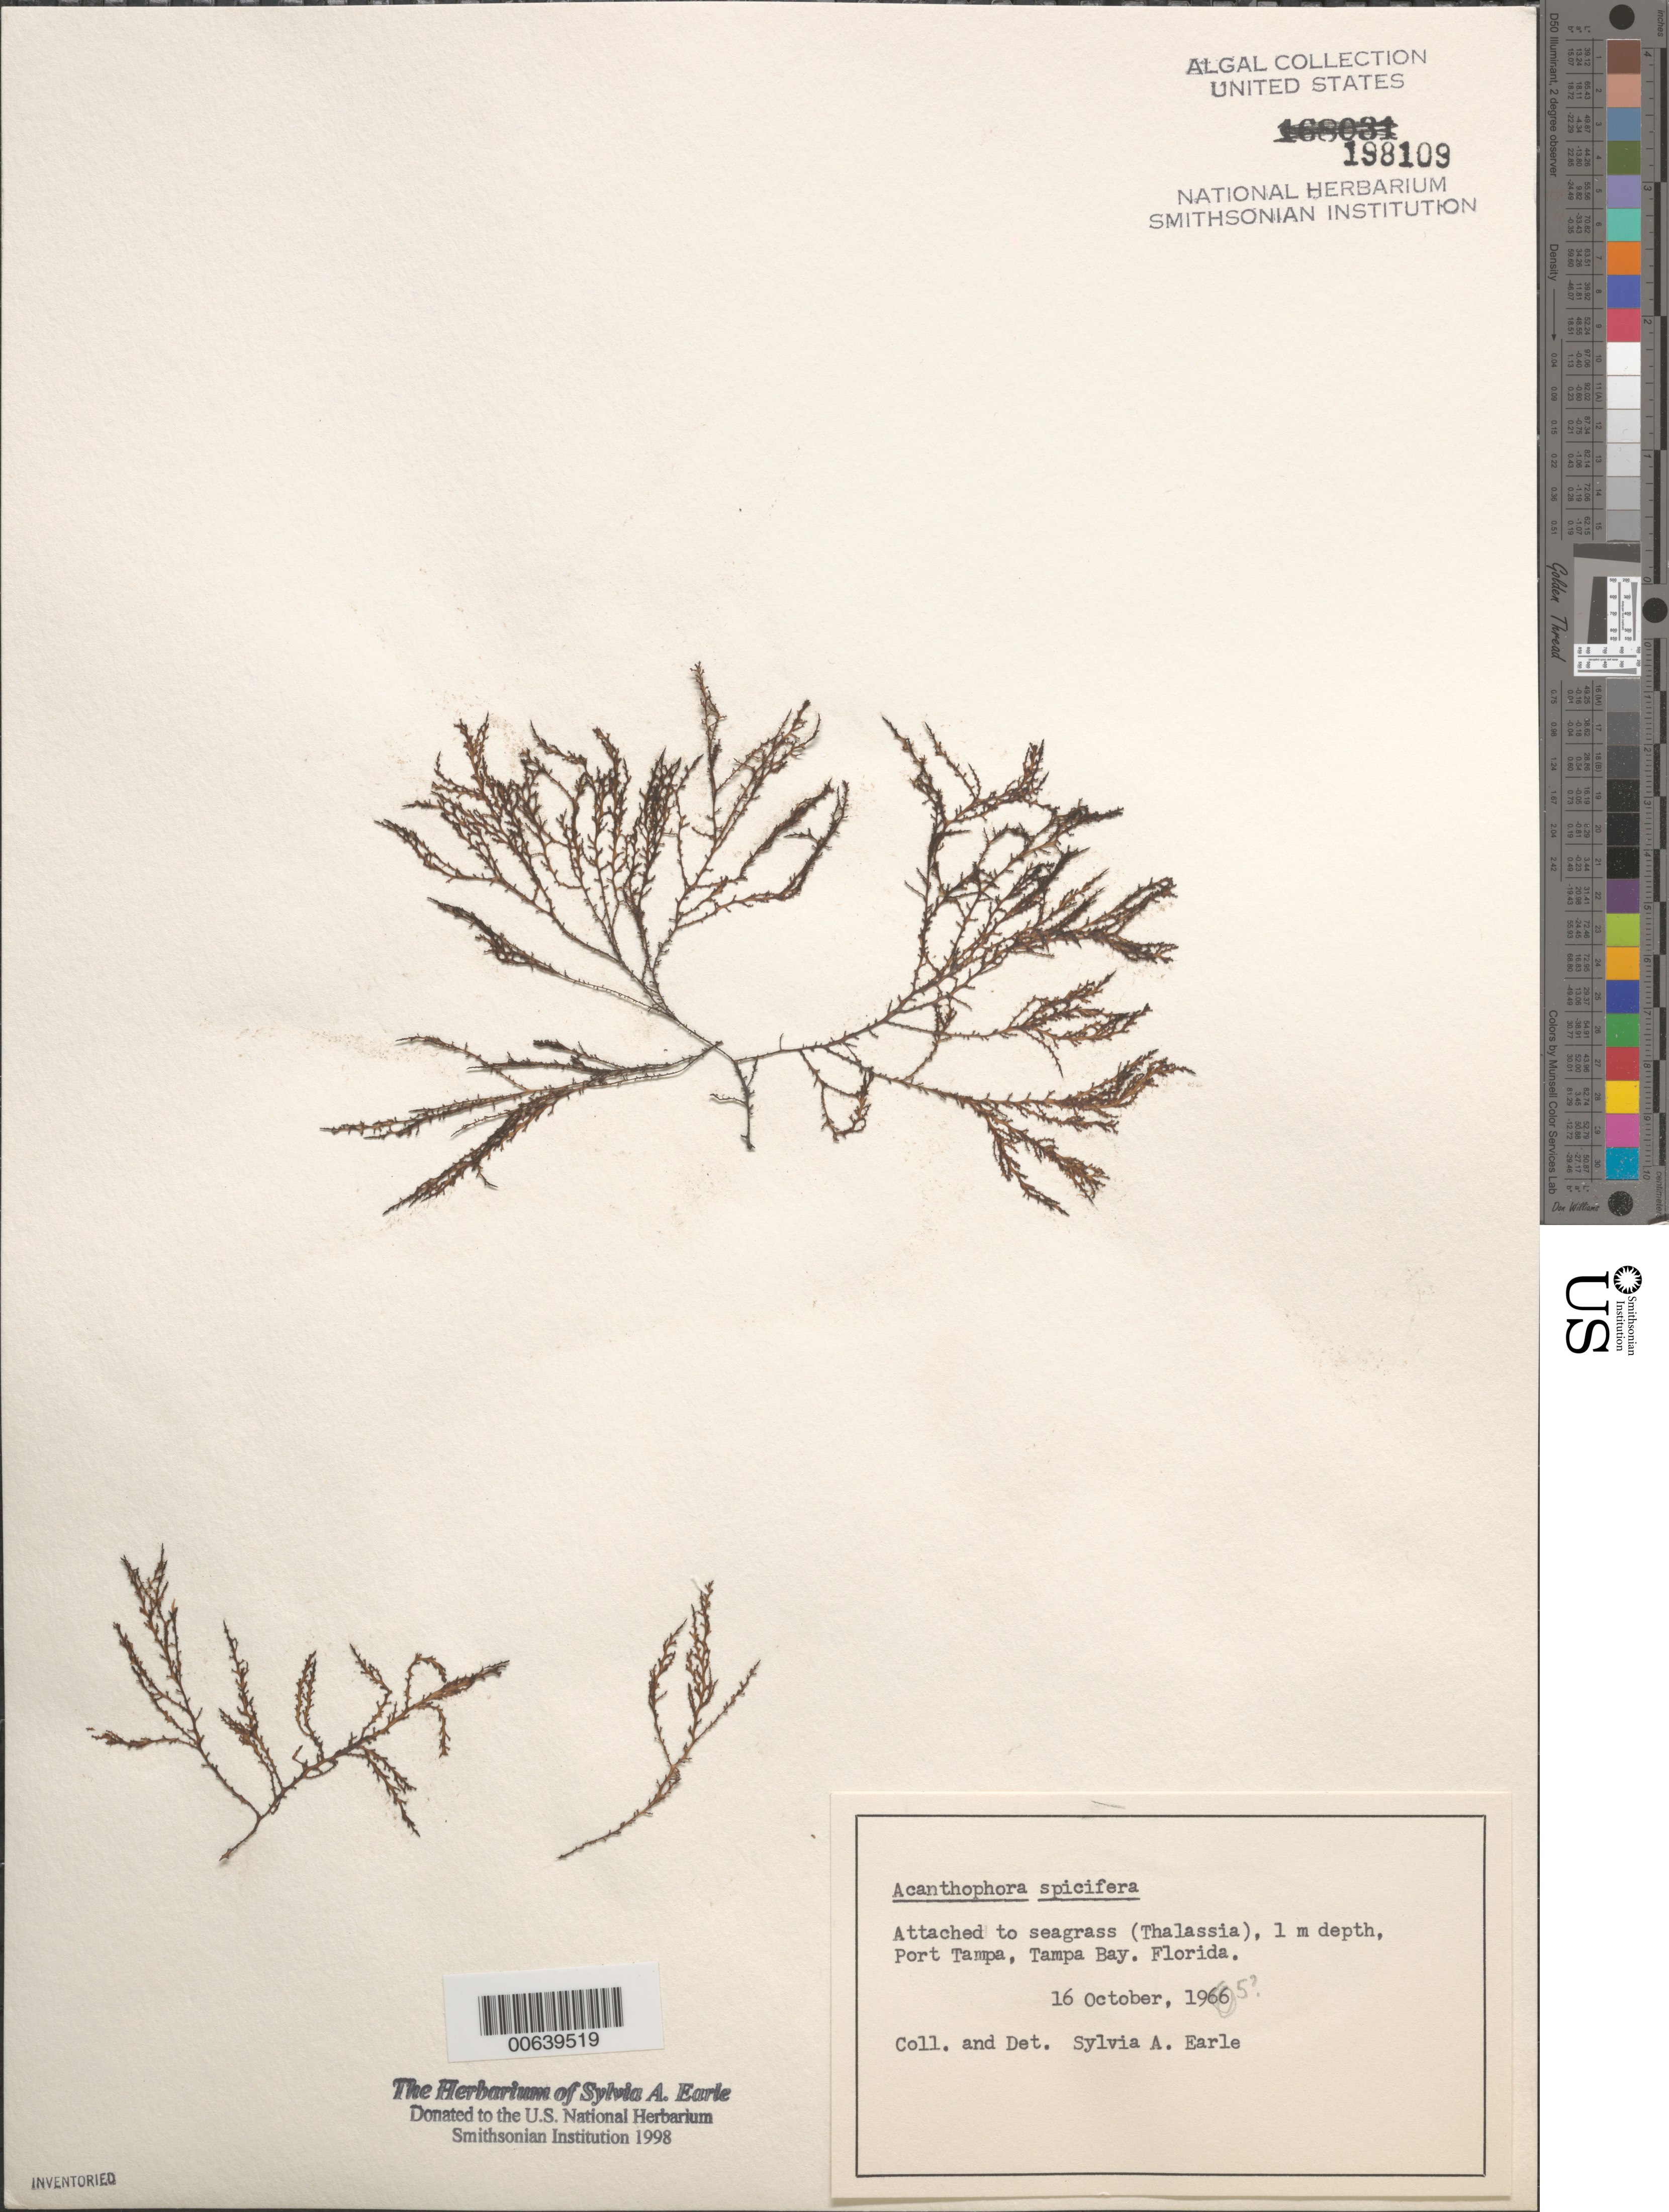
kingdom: Plantae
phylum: Rhodophyta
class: Florideophyceae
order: Ceramiales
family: Rhodomelaceae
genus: Acanthophora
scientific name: Acanthophora spicifera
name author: (Vahl) Børgesen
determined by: Earle, S. A.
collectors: S. A. Earle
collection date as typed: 16 Oct 1966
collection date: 1966-10-16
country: United States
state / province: Florida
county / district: Hillsborough County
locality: Port Tampa, Tampa Bay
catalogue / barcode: US 198109